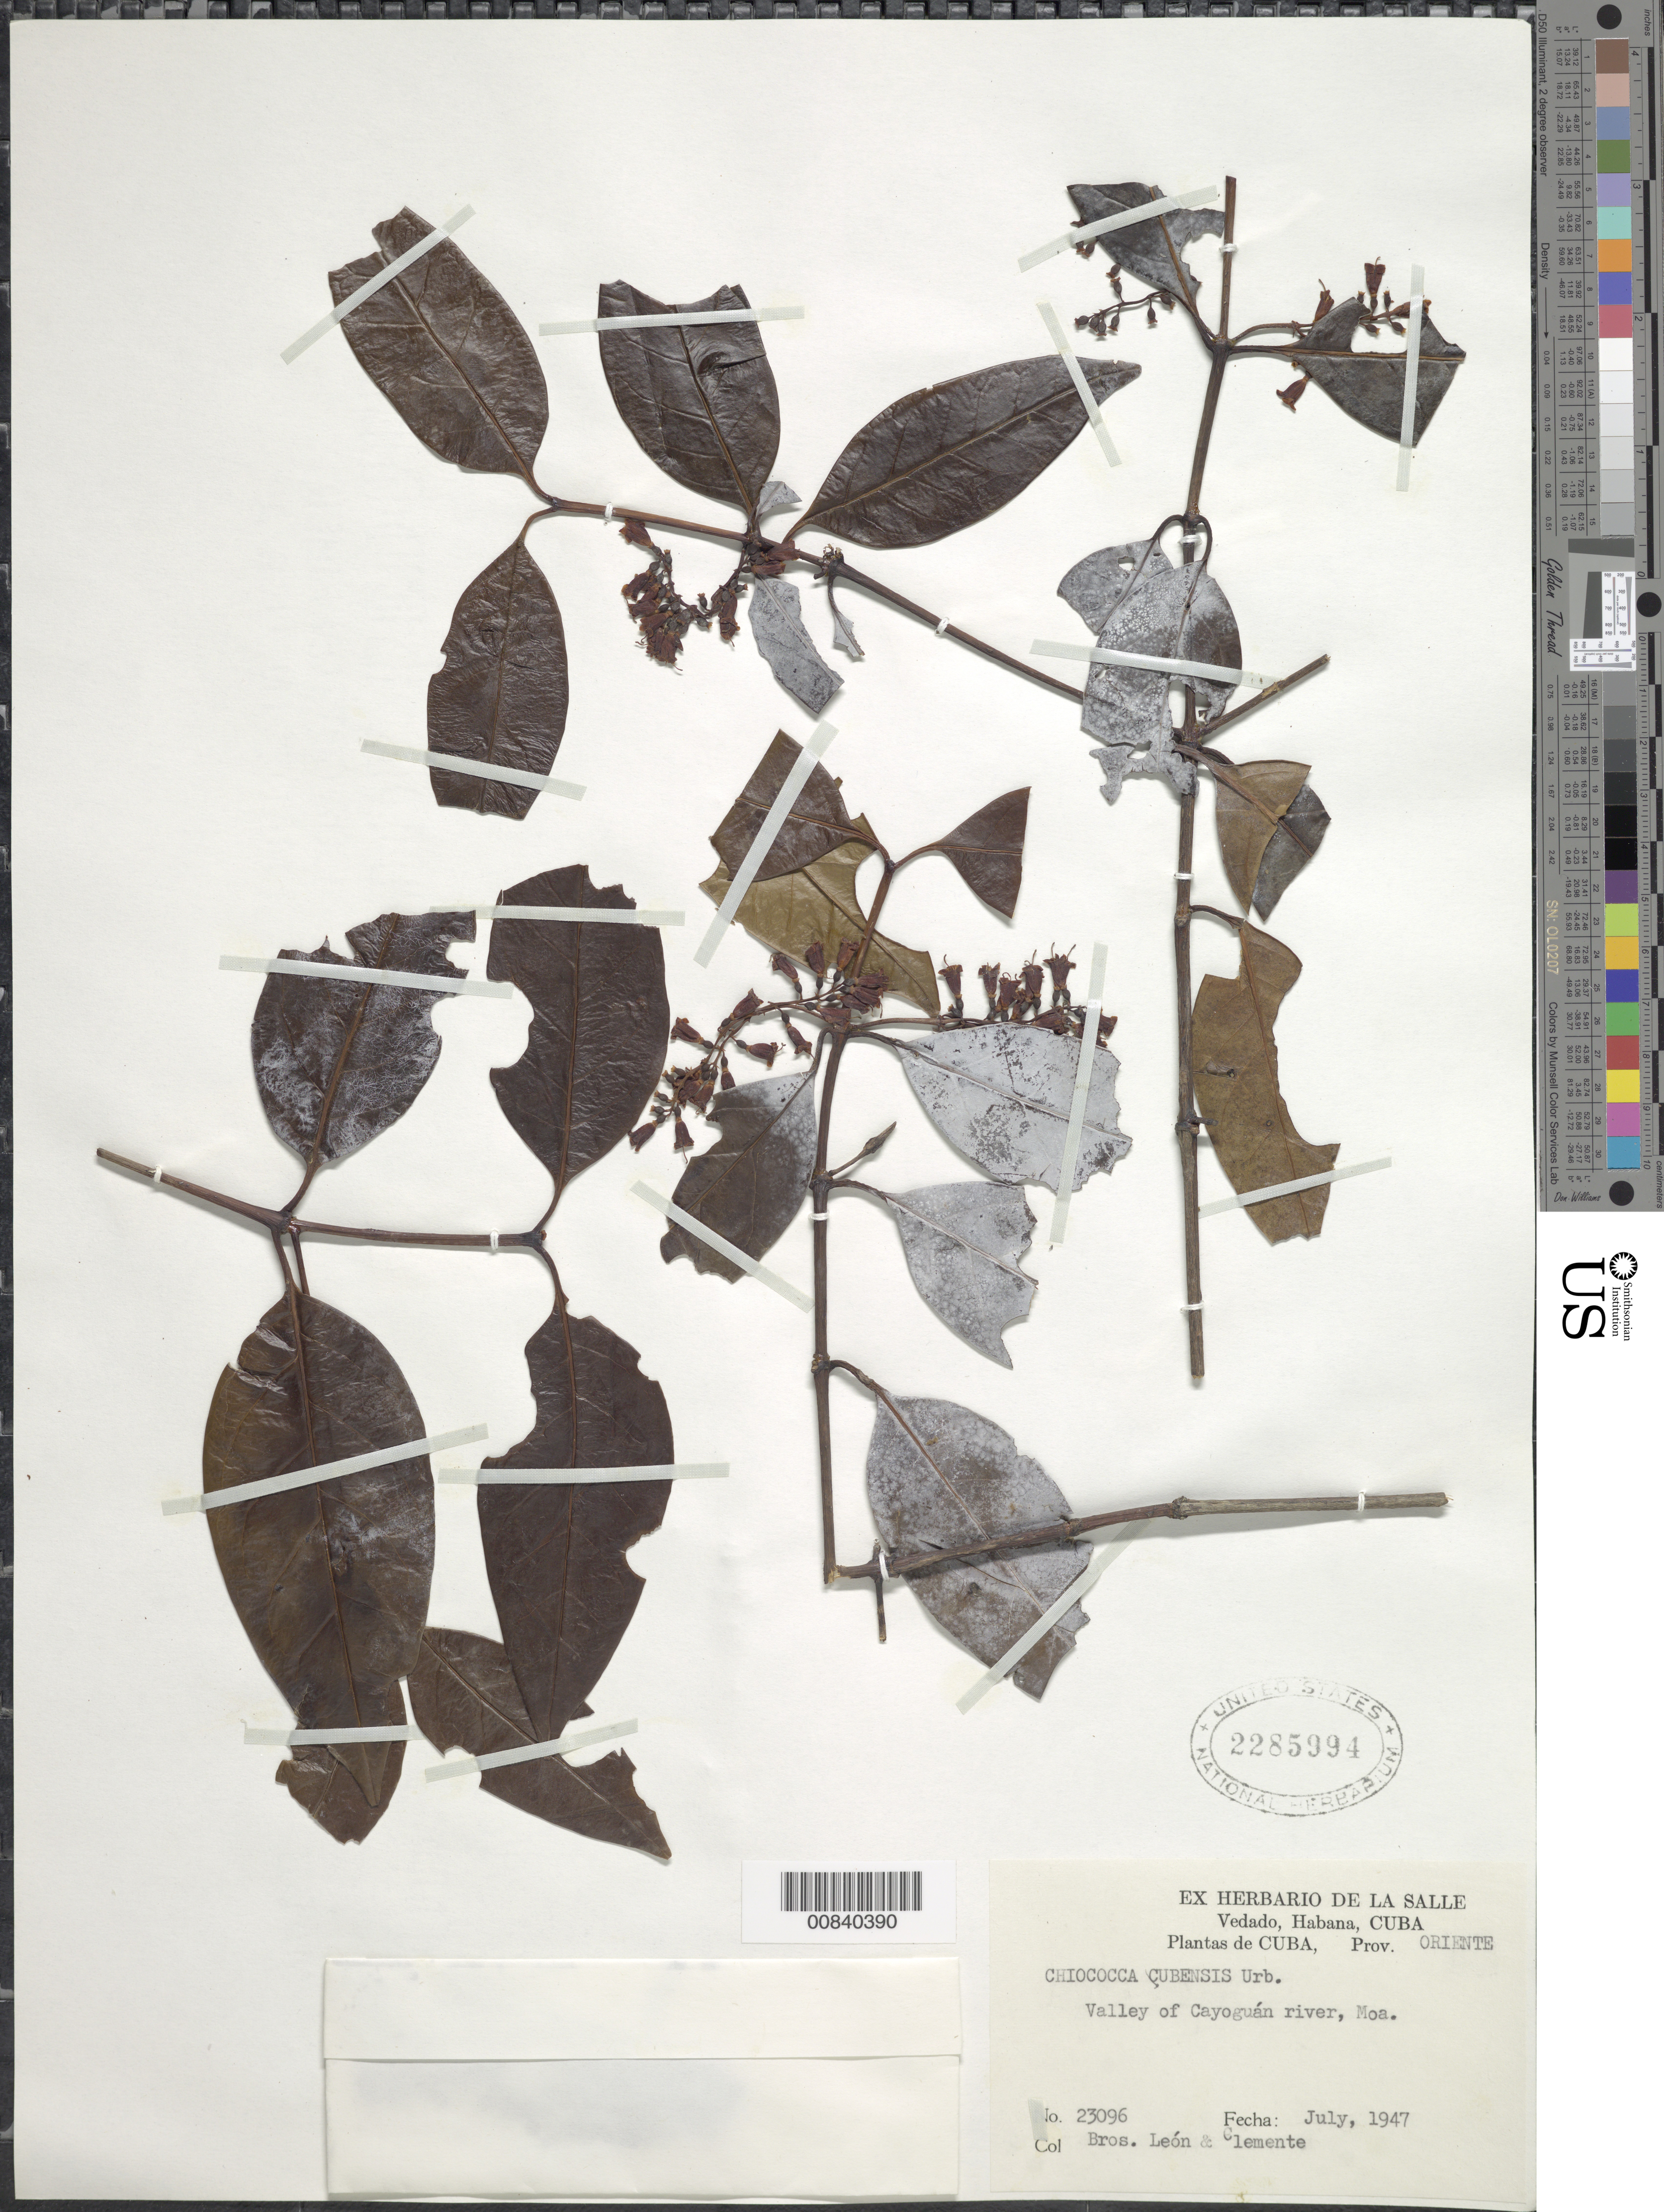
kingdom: Plantae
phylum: Tracheophyta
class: Magnoliopsida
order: Gentianales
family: Rubiaceae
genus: Chiococca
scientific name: Chiococca cubensis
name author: Urb.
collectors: Bro. León & Bro. Clemente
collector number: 23096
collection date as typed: Jul 1947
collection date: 1947-07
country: Cuba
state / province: Oriente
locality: Valley of Cayoguàn River, Moa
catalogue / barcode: US 2285994